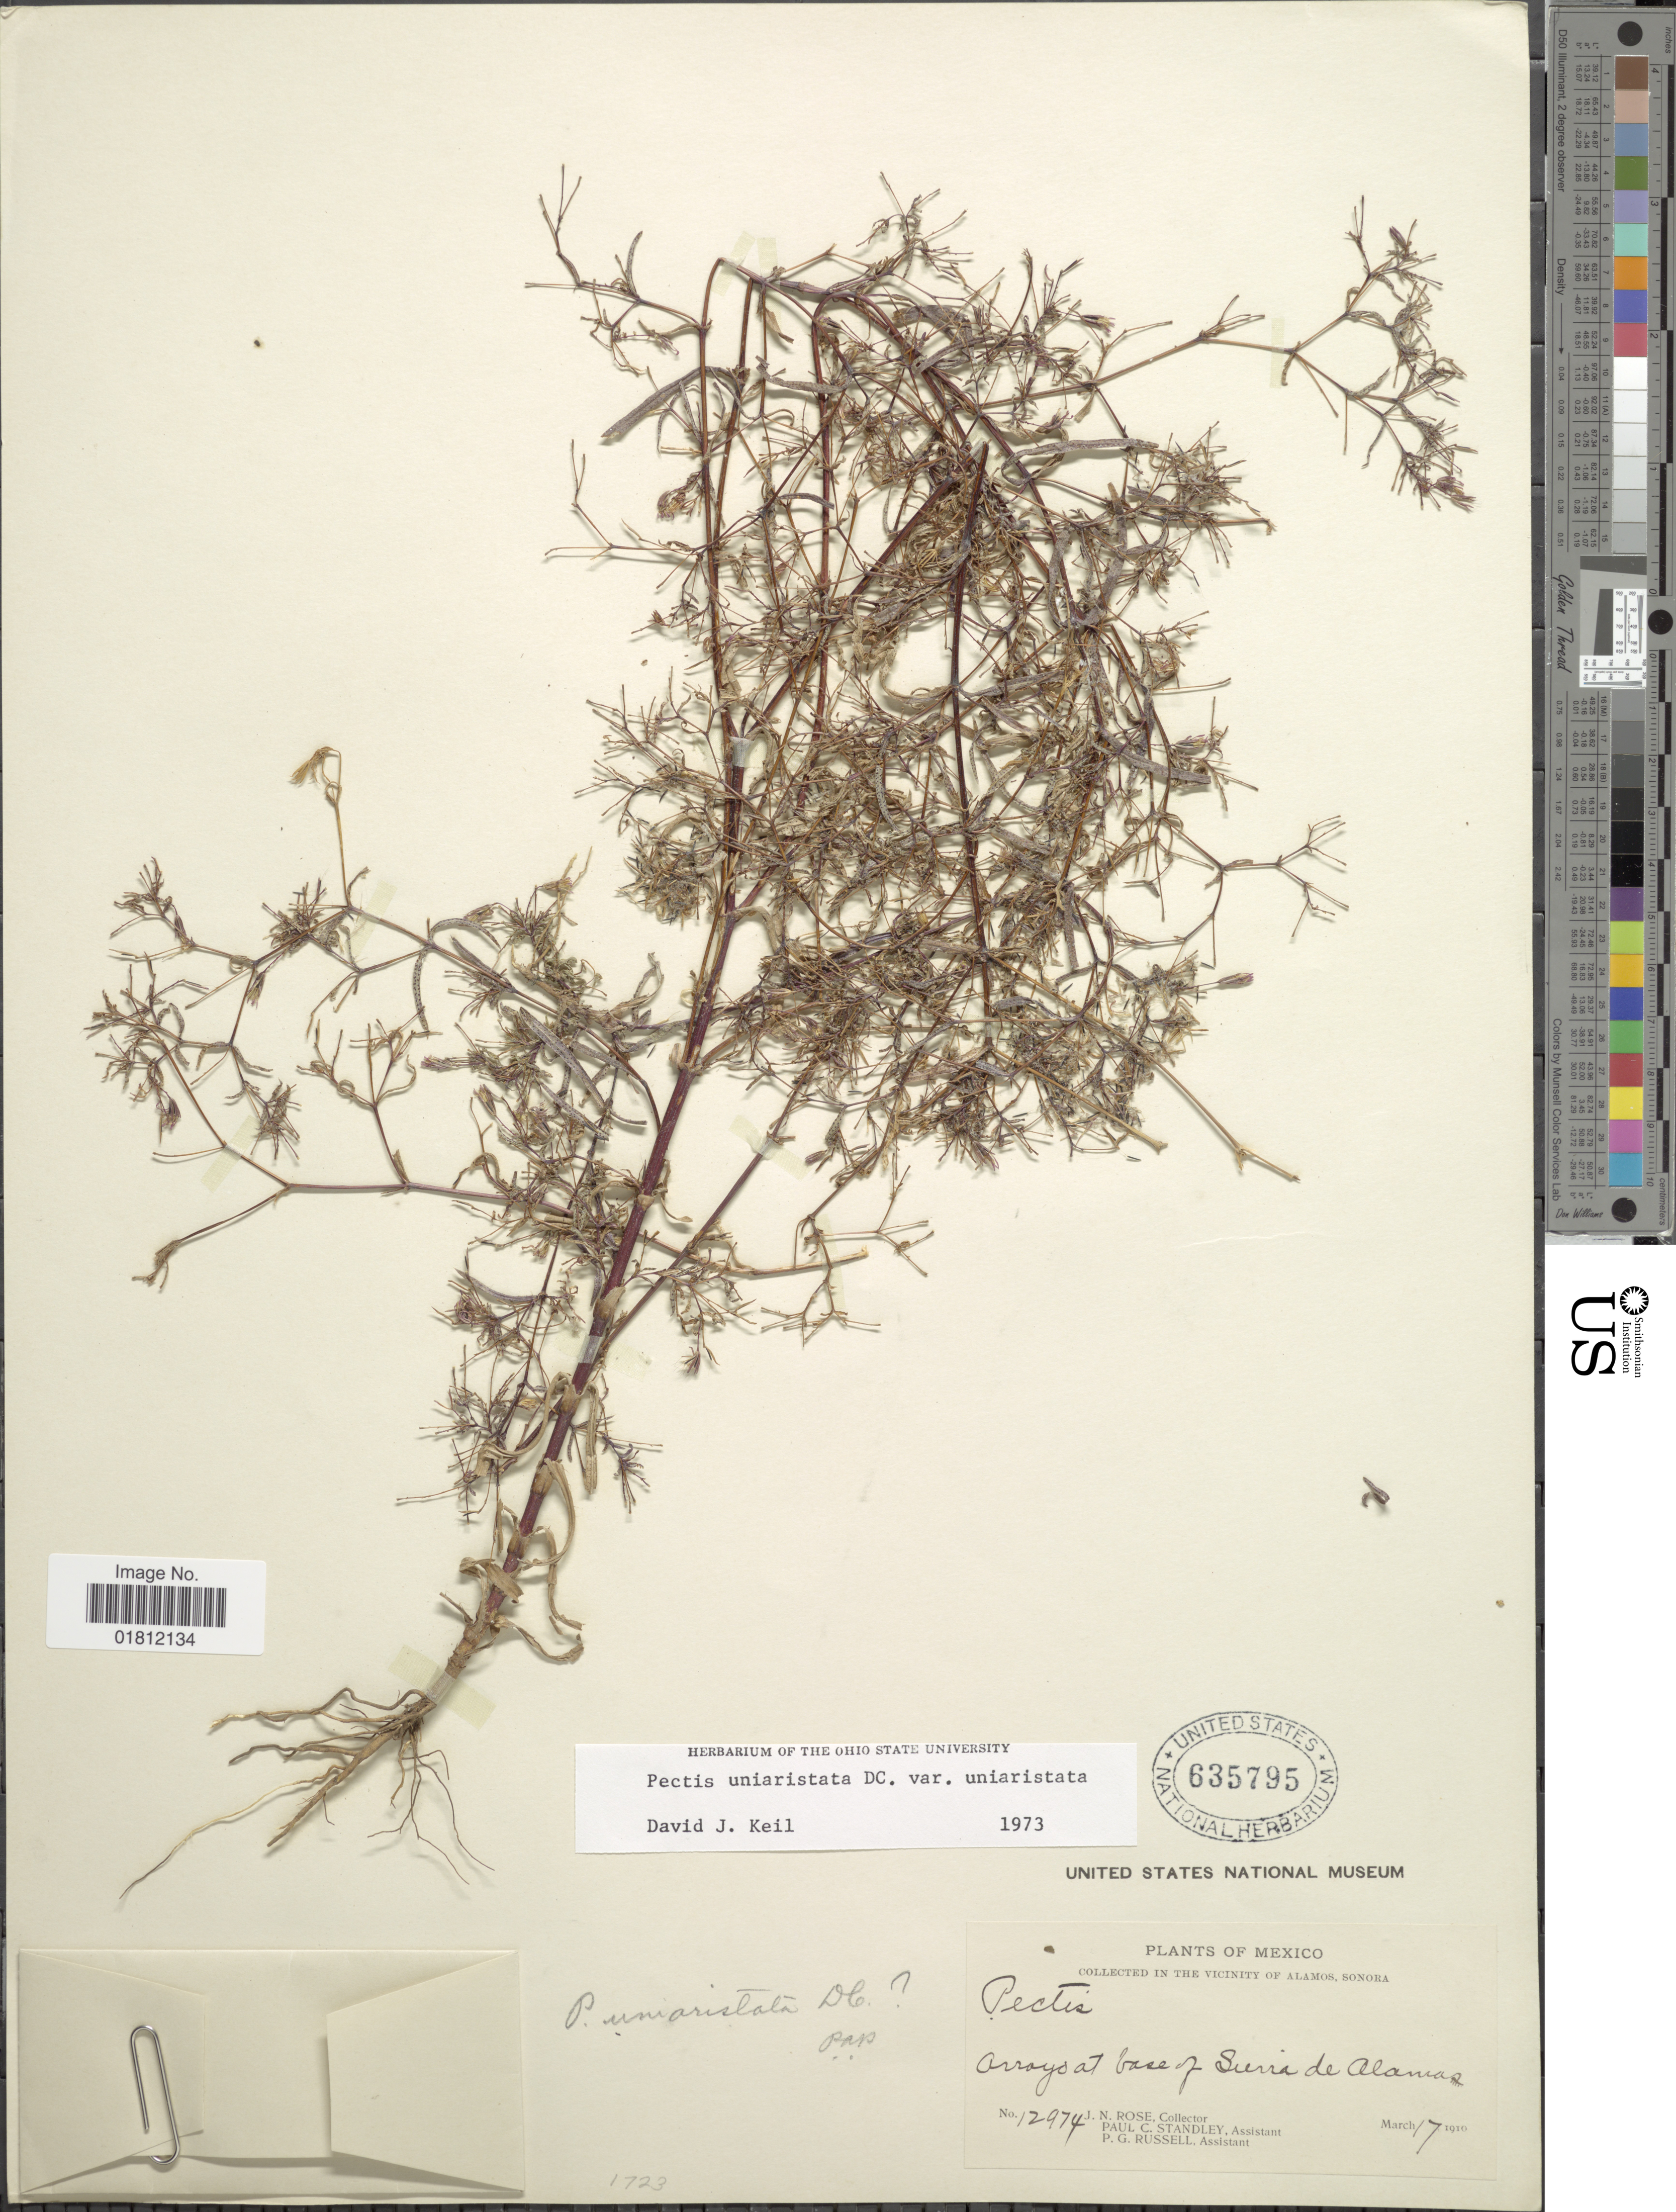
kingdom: Plantae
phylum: Tracheophyta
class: Magnoliopsida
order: Asterales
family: Asteraceae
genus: Pectis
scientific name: Pectis uniaristata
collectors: J. N. Rose, P. C. Standley & P. G. Russell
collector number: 12974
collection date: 1910-03-17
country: Mexico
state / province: Sonora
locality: In the Vicinity of Alamos, Sonora. Attoys at base of Sierra de Alamos.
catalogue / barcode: US 635795